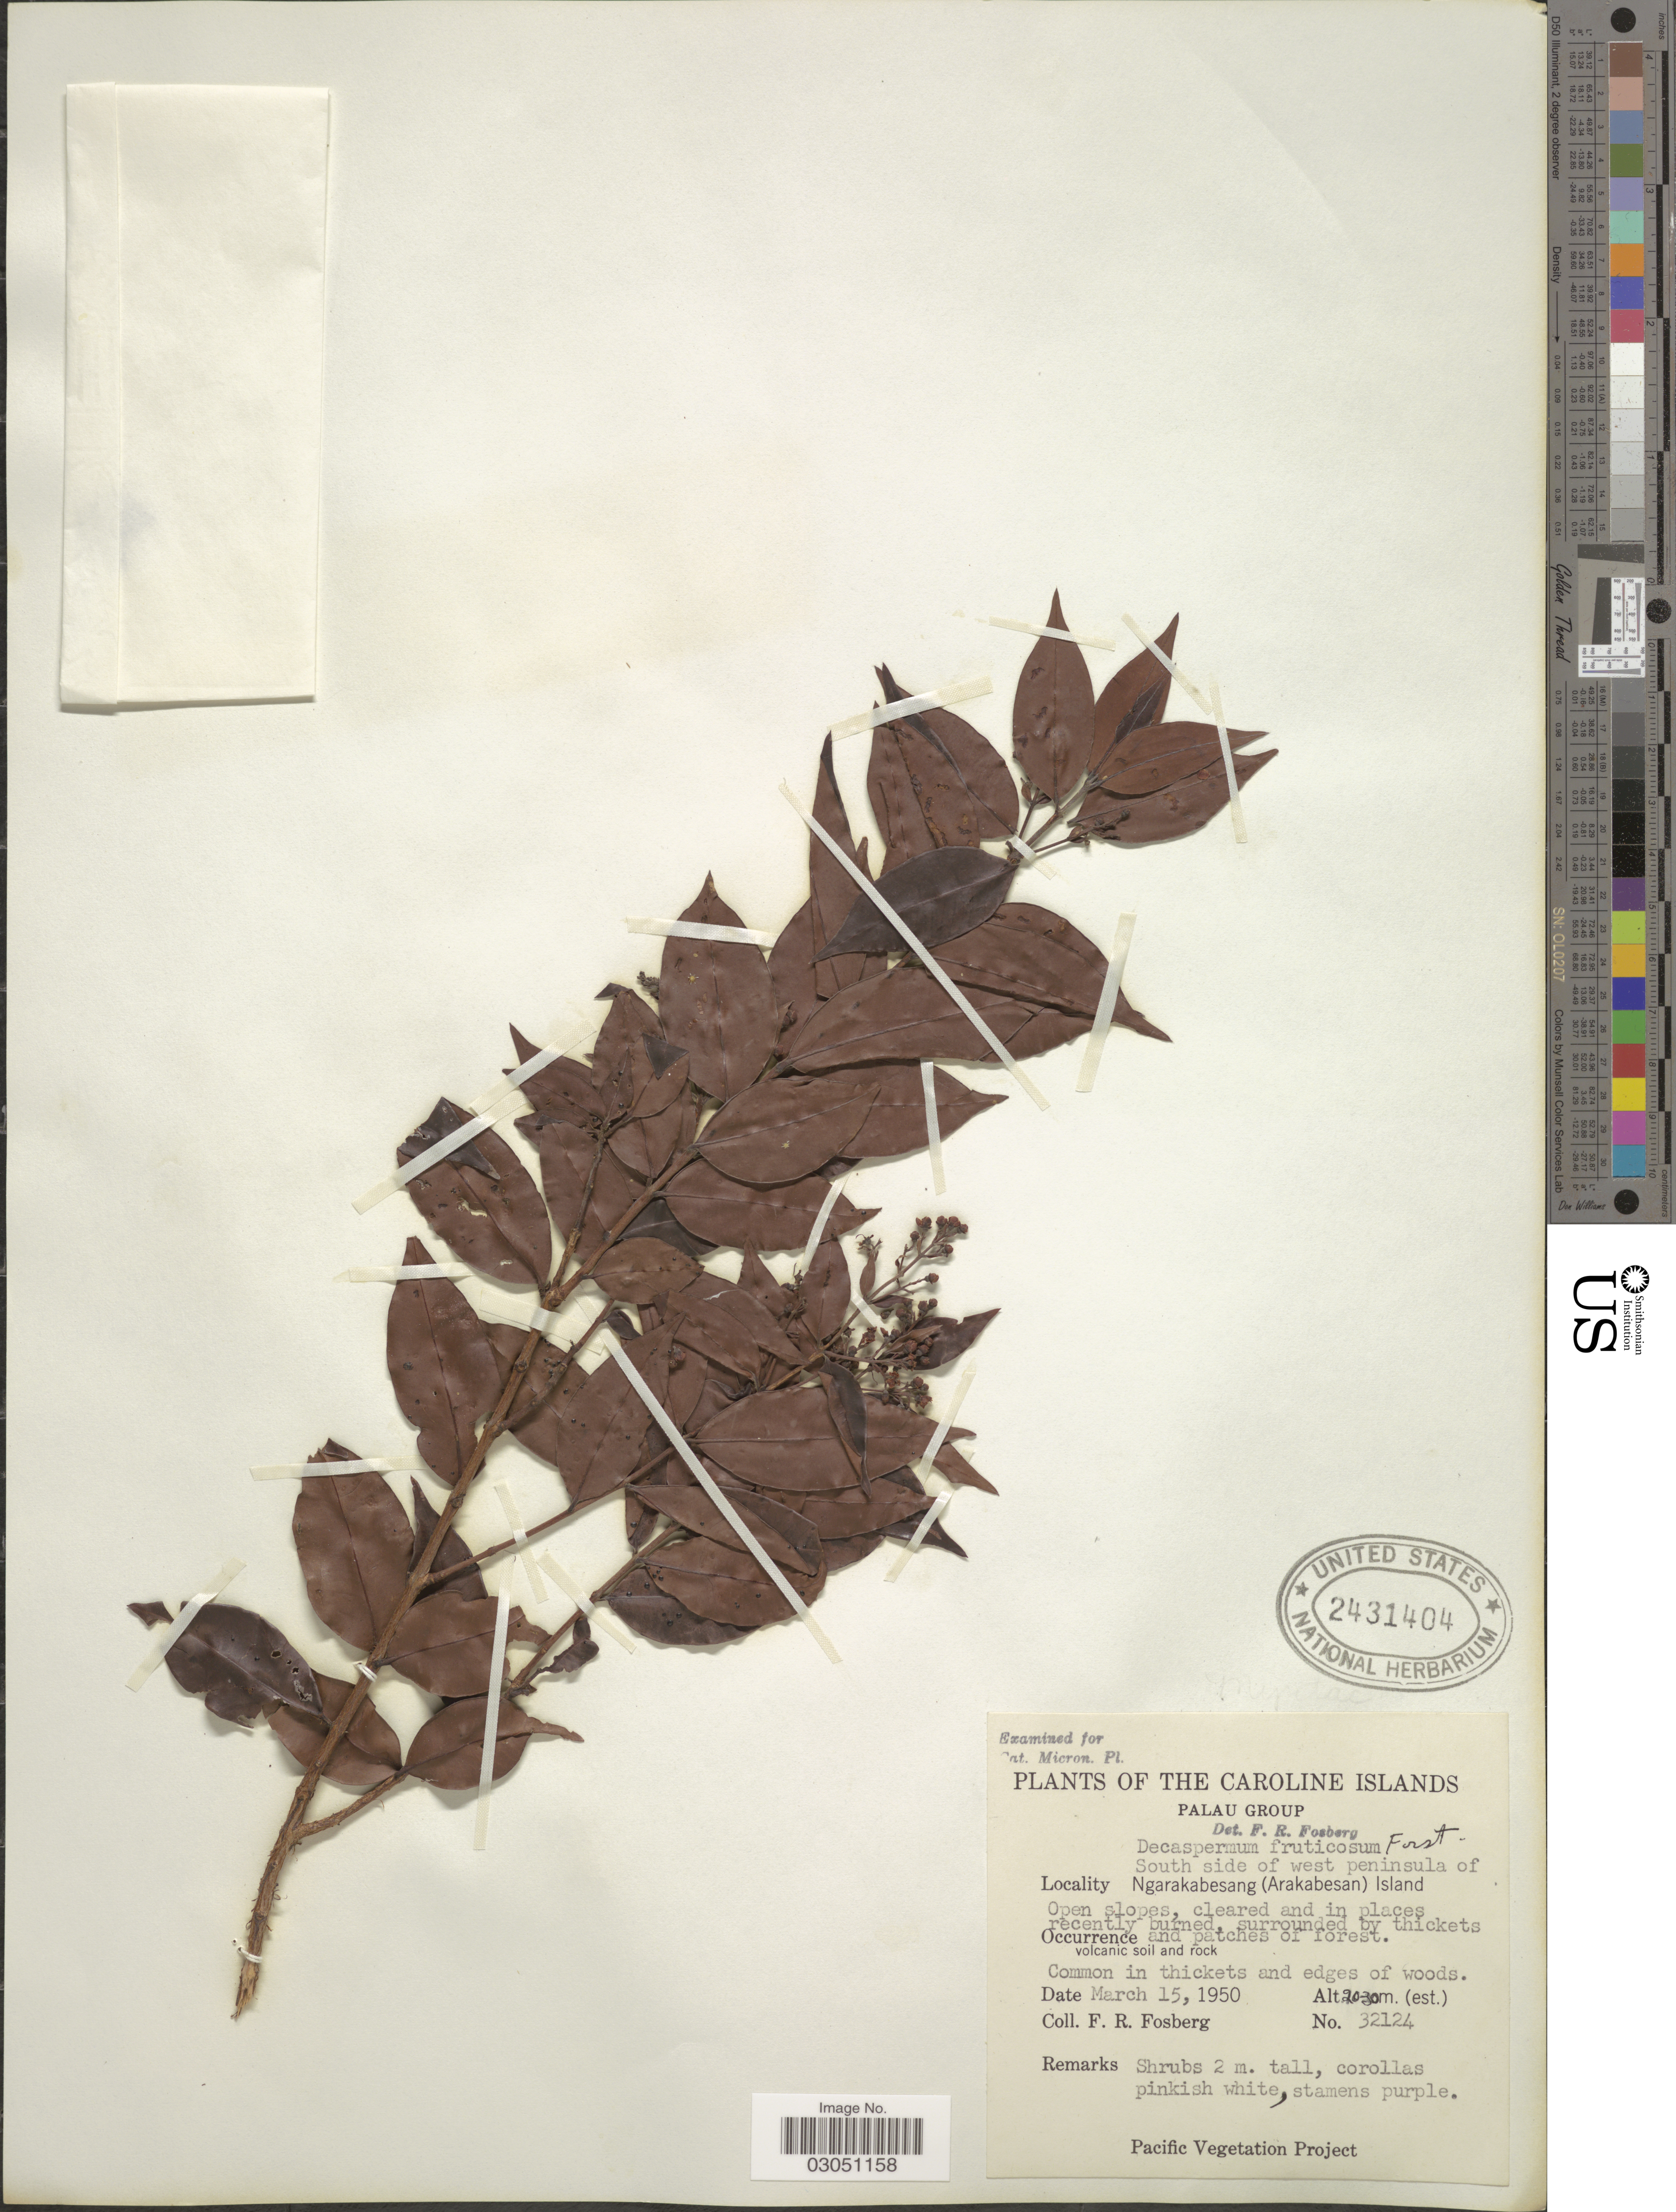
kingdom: Plantae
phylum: Tracheophyta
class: Magnoliopsida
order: Myrtales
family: Myrtaceae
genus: Decaspermum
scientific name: Decaspermum fruticosum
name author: J.R. Forst. & G. Forst.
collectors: F. R. Fosberg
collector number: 32124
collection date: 1950-03-15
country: Palau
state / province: Koror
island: Ngerekebesang [Arakabesan]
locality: The Caroline Islands. Palau Group. South side of west peninsula of Ngarakabesang (Arakabesan) Island.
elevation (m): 20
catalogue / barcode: US 2431404